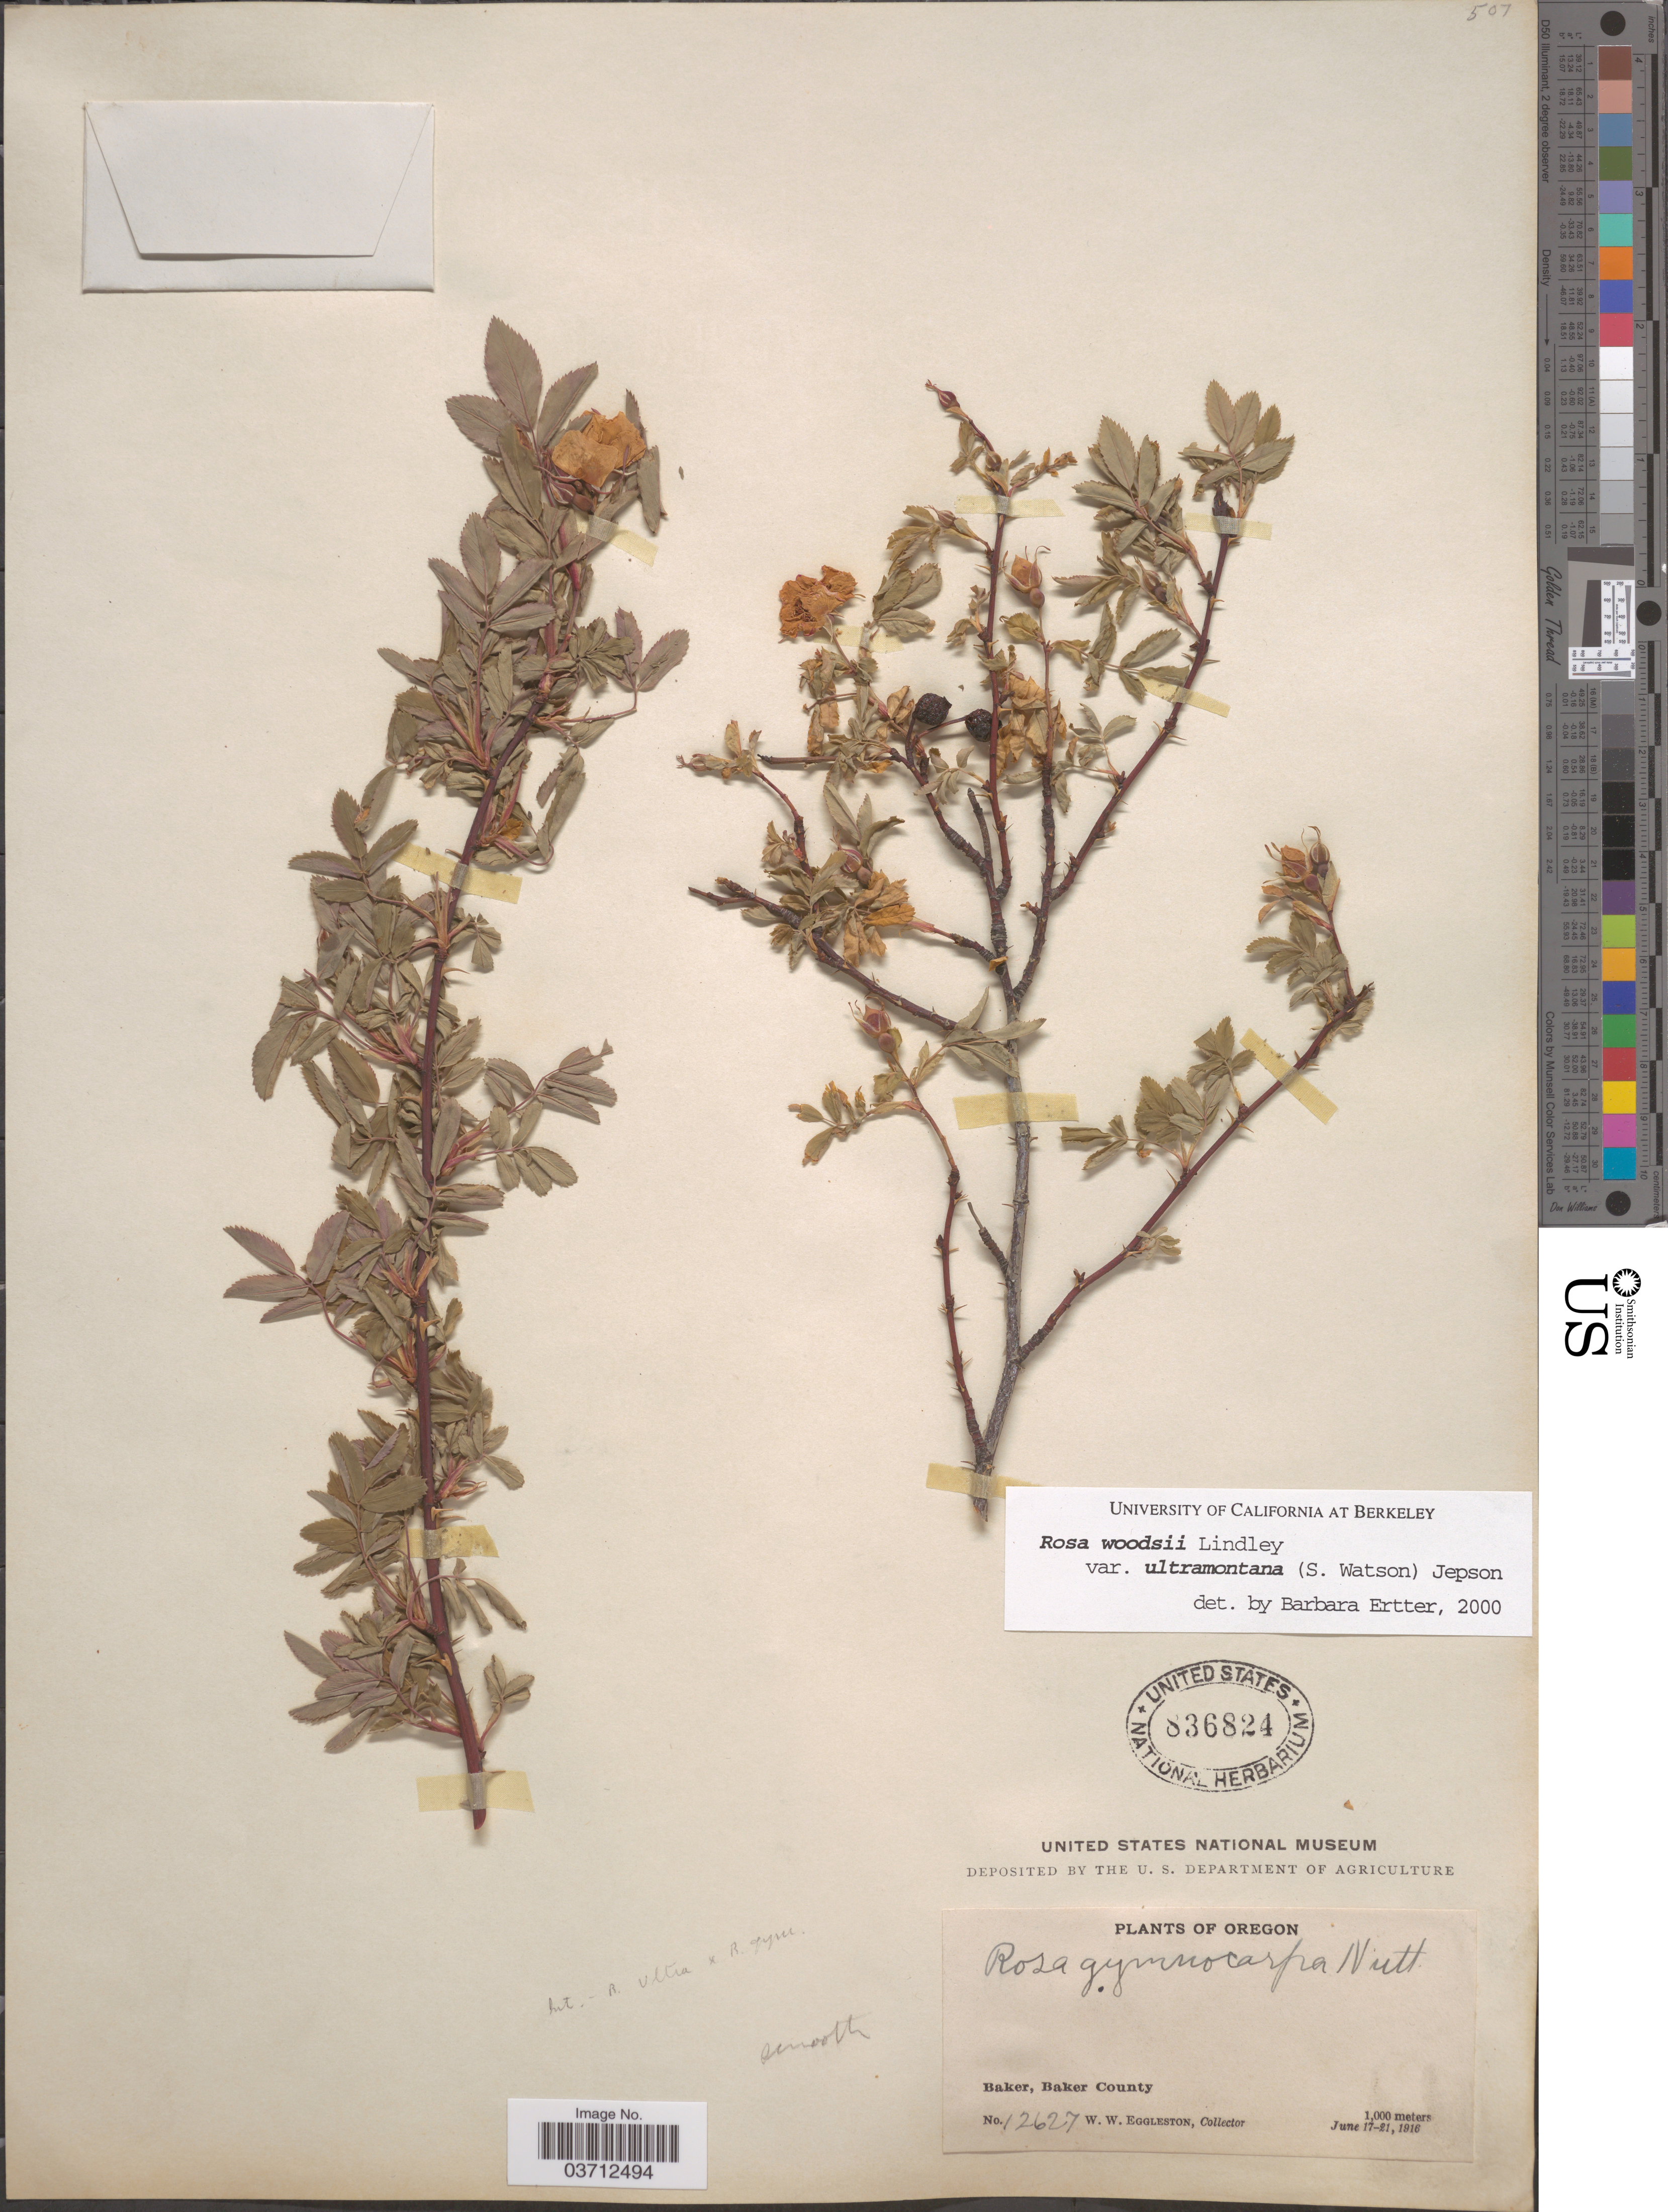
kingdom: Plantae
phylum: Tracheophyta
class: Magnoliopsida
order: Rosales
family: Rosaceae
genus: Rosa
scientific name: Rosa woodsii var. ultramontana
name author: Lindl.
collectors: W. W. Eggleston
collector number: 12627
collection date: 1916-06-17/1916-06-21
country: United States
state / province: Oregon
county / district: Baker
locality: Baker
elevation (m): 1000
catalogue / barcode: US 836824